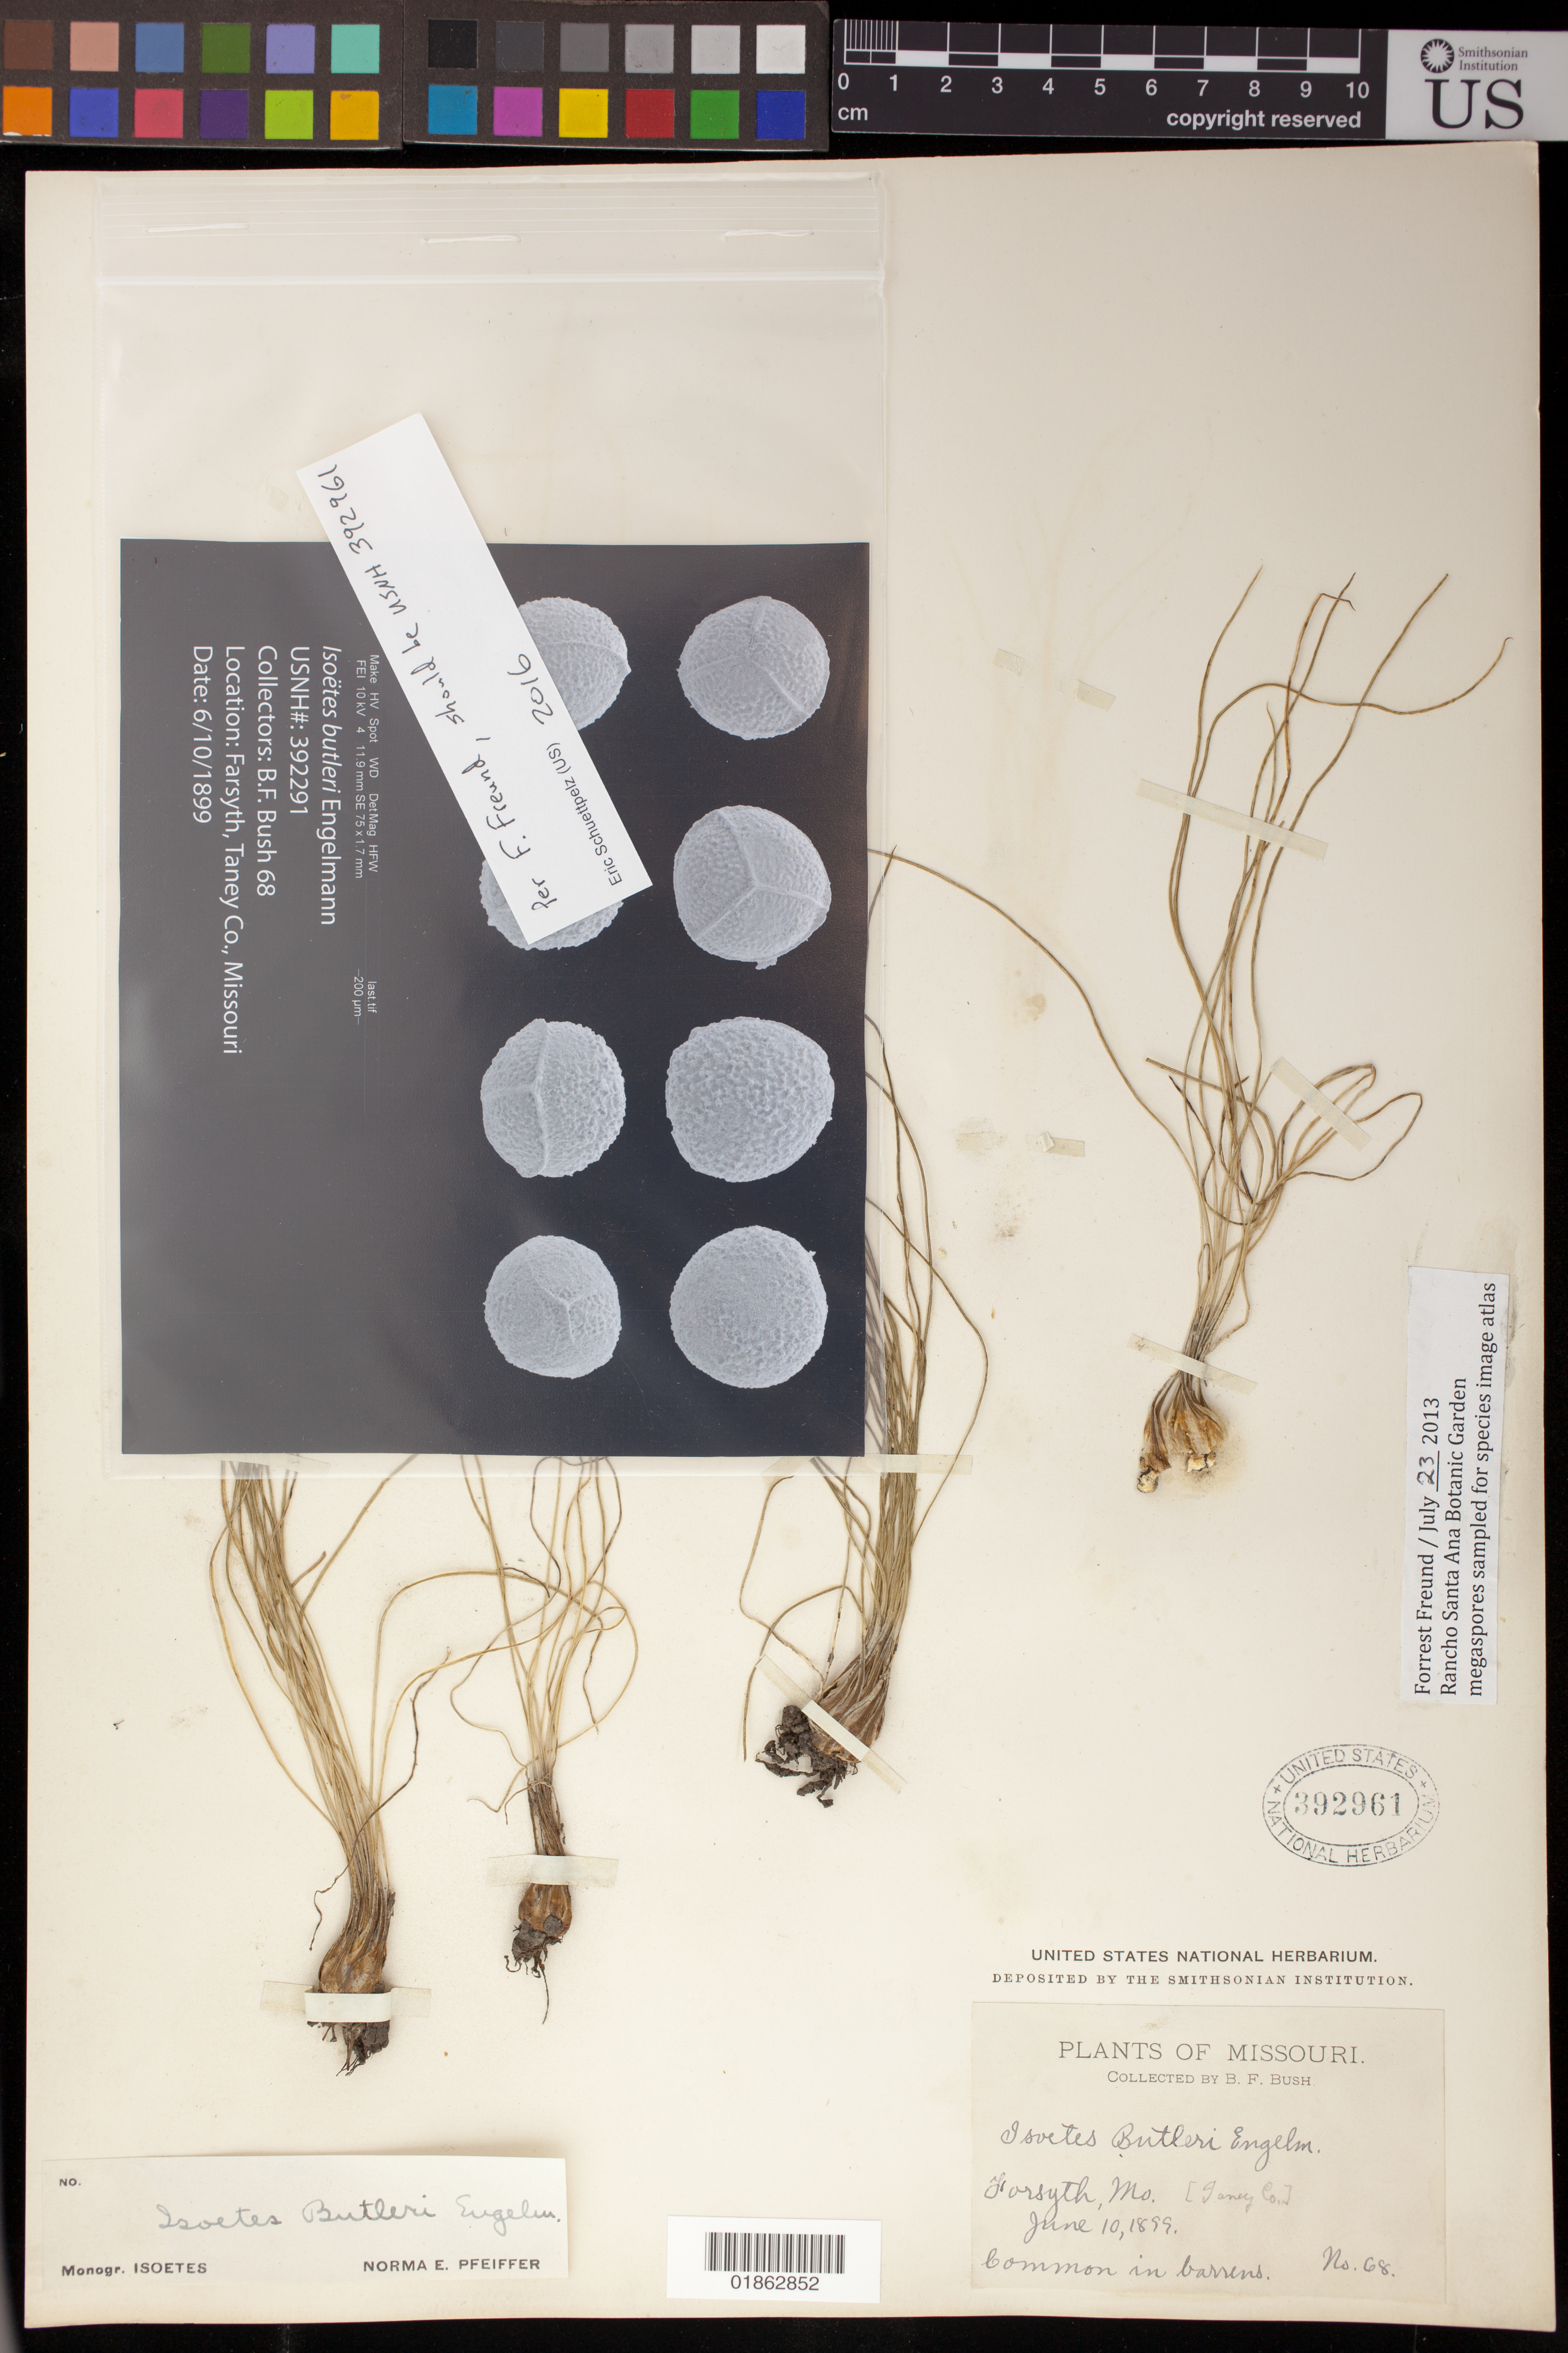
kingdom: Plantae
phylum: Tracheophyta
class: Lycopodiopsida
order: Isoetales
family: Isoetaceae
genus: Isoetes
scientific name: Isoetes butleri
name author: Engelm.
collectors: B. F. Bush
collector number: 68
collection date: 1899-06-10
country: United States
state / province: Missouri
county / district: Taney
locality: Forsyth.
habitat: Common in barrens.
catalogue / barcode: US 392961